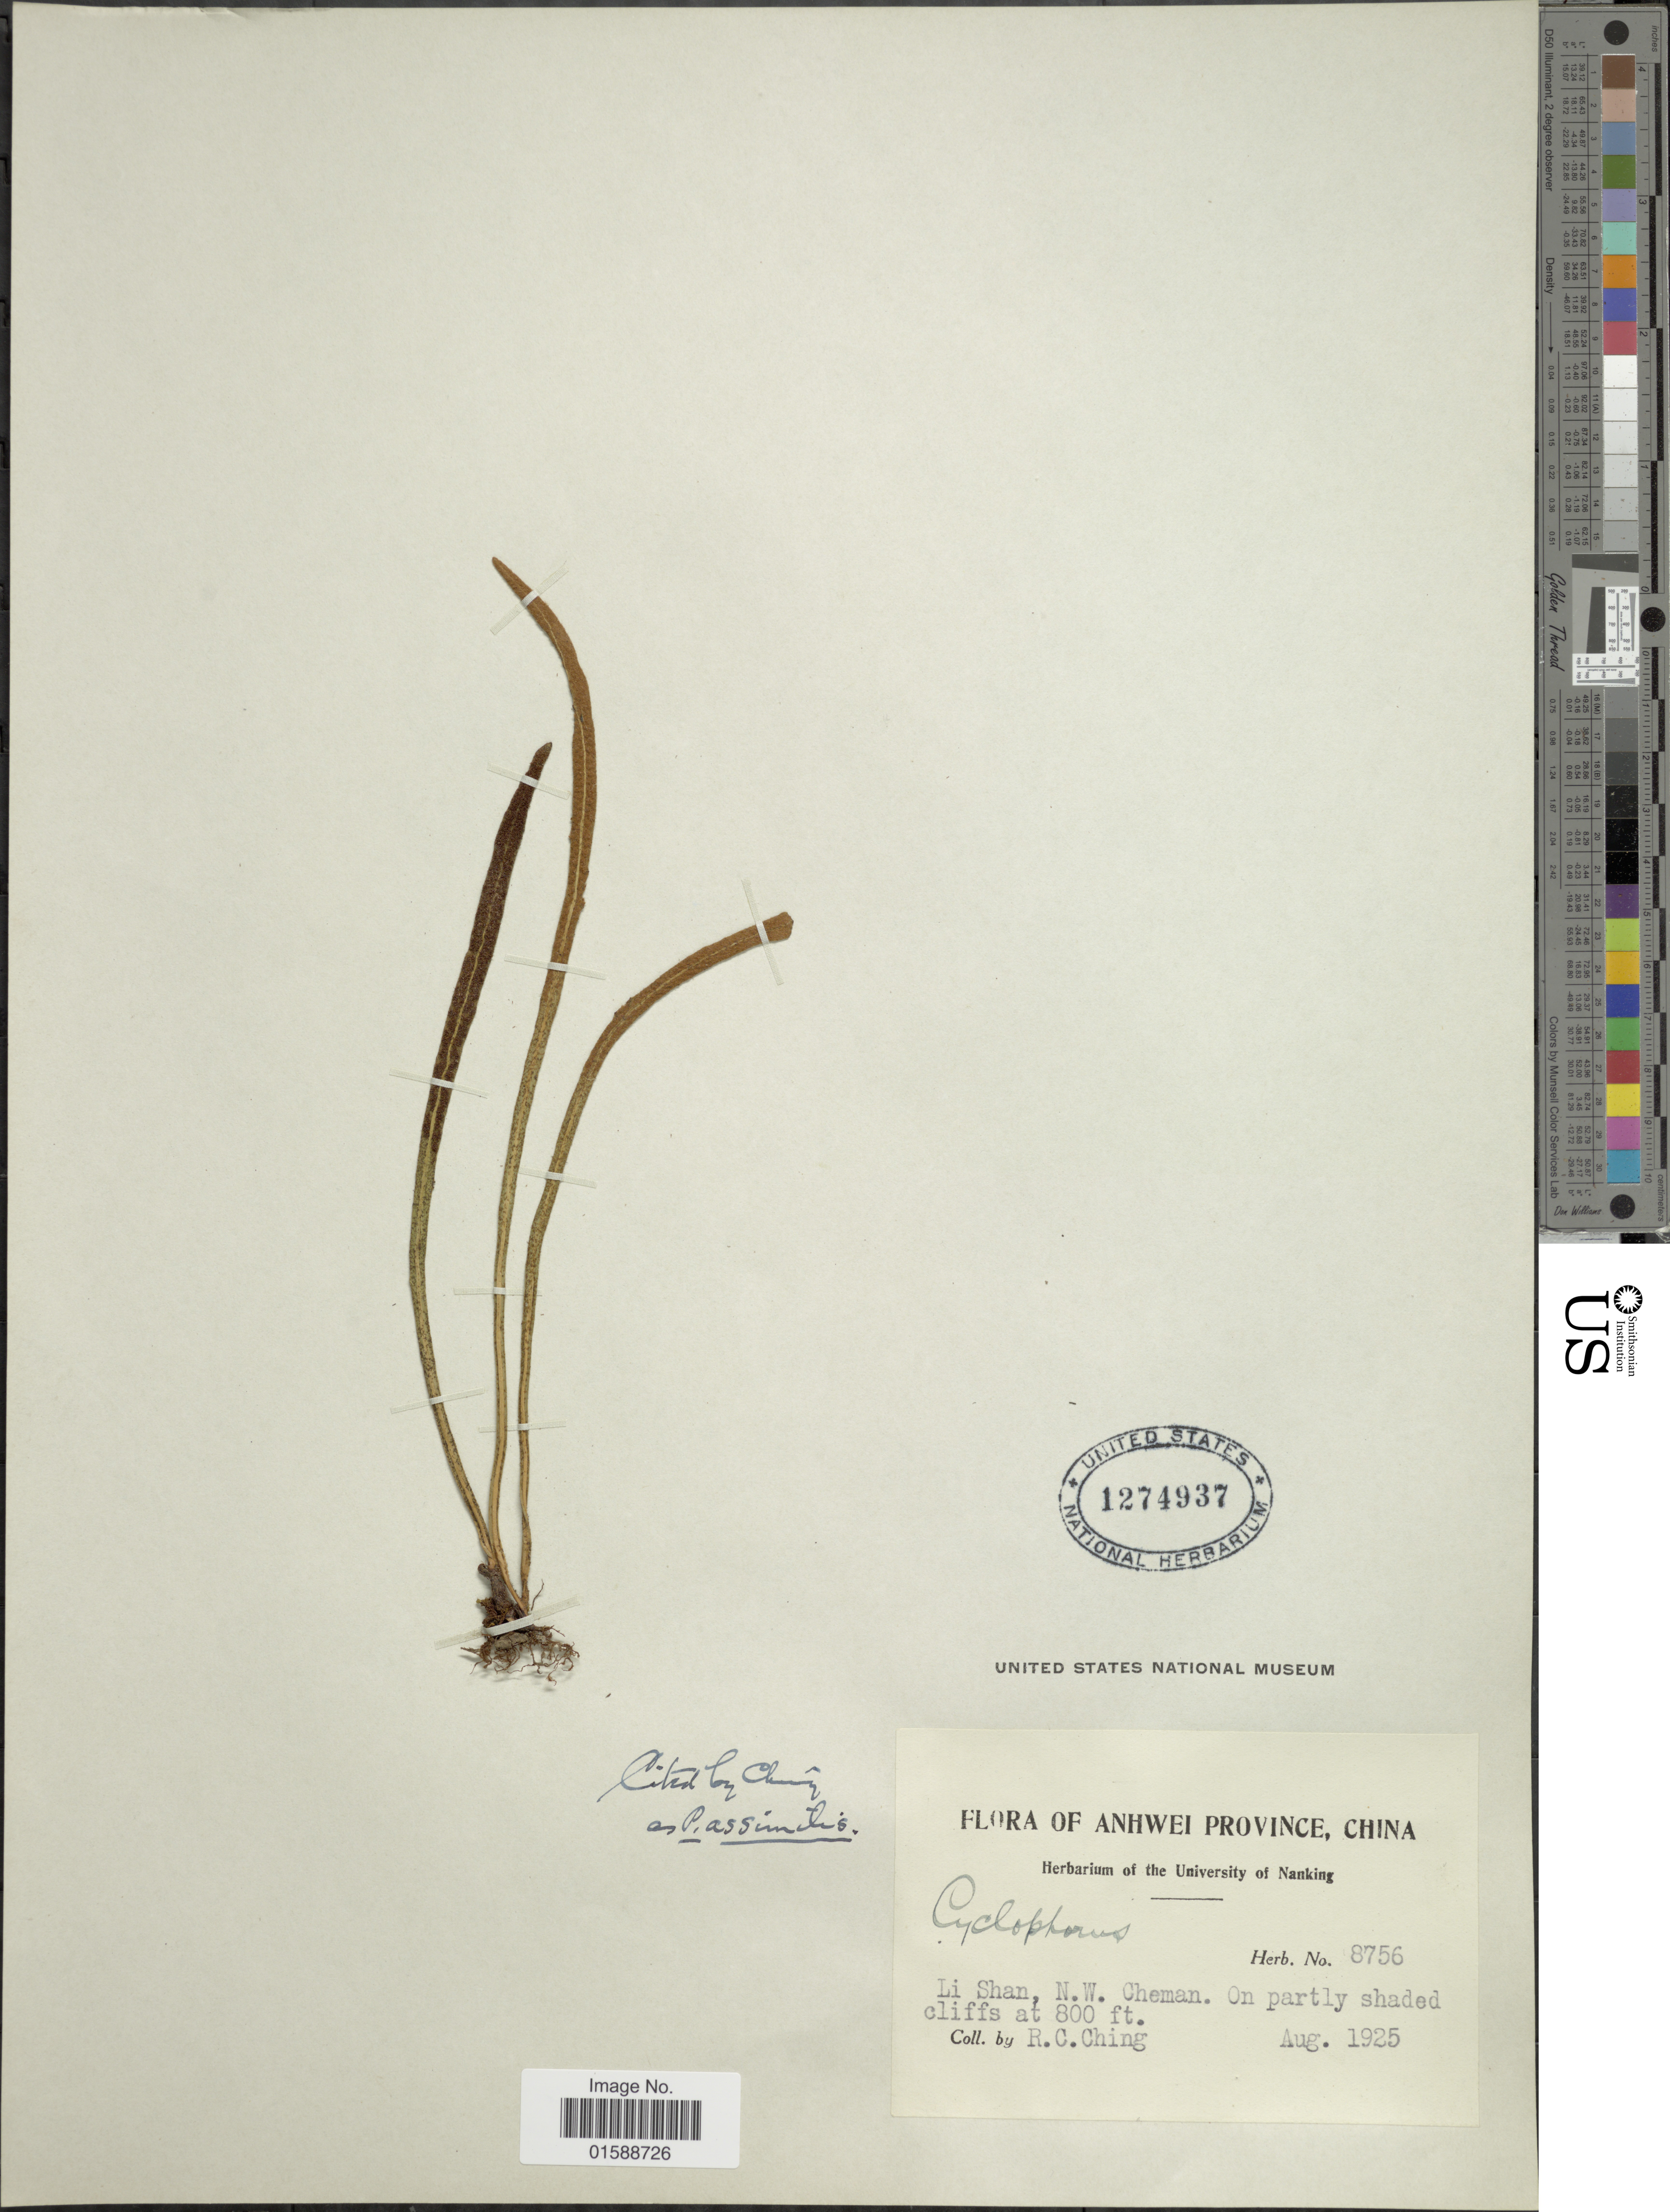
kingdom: Plantae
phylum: Tracheophyta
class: Polypodiopsida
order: Polypodiales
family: Polypodiaceae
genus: Pyrrosia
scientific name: Pyrrosia assimilis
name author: (Baker) Ching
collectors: R. C. Ching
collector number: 8756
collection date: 1925-08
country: China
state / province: Anhui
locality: Anhwei Province. Li Shan. N. W. Chemen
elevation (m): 244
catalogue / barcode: US 1274937